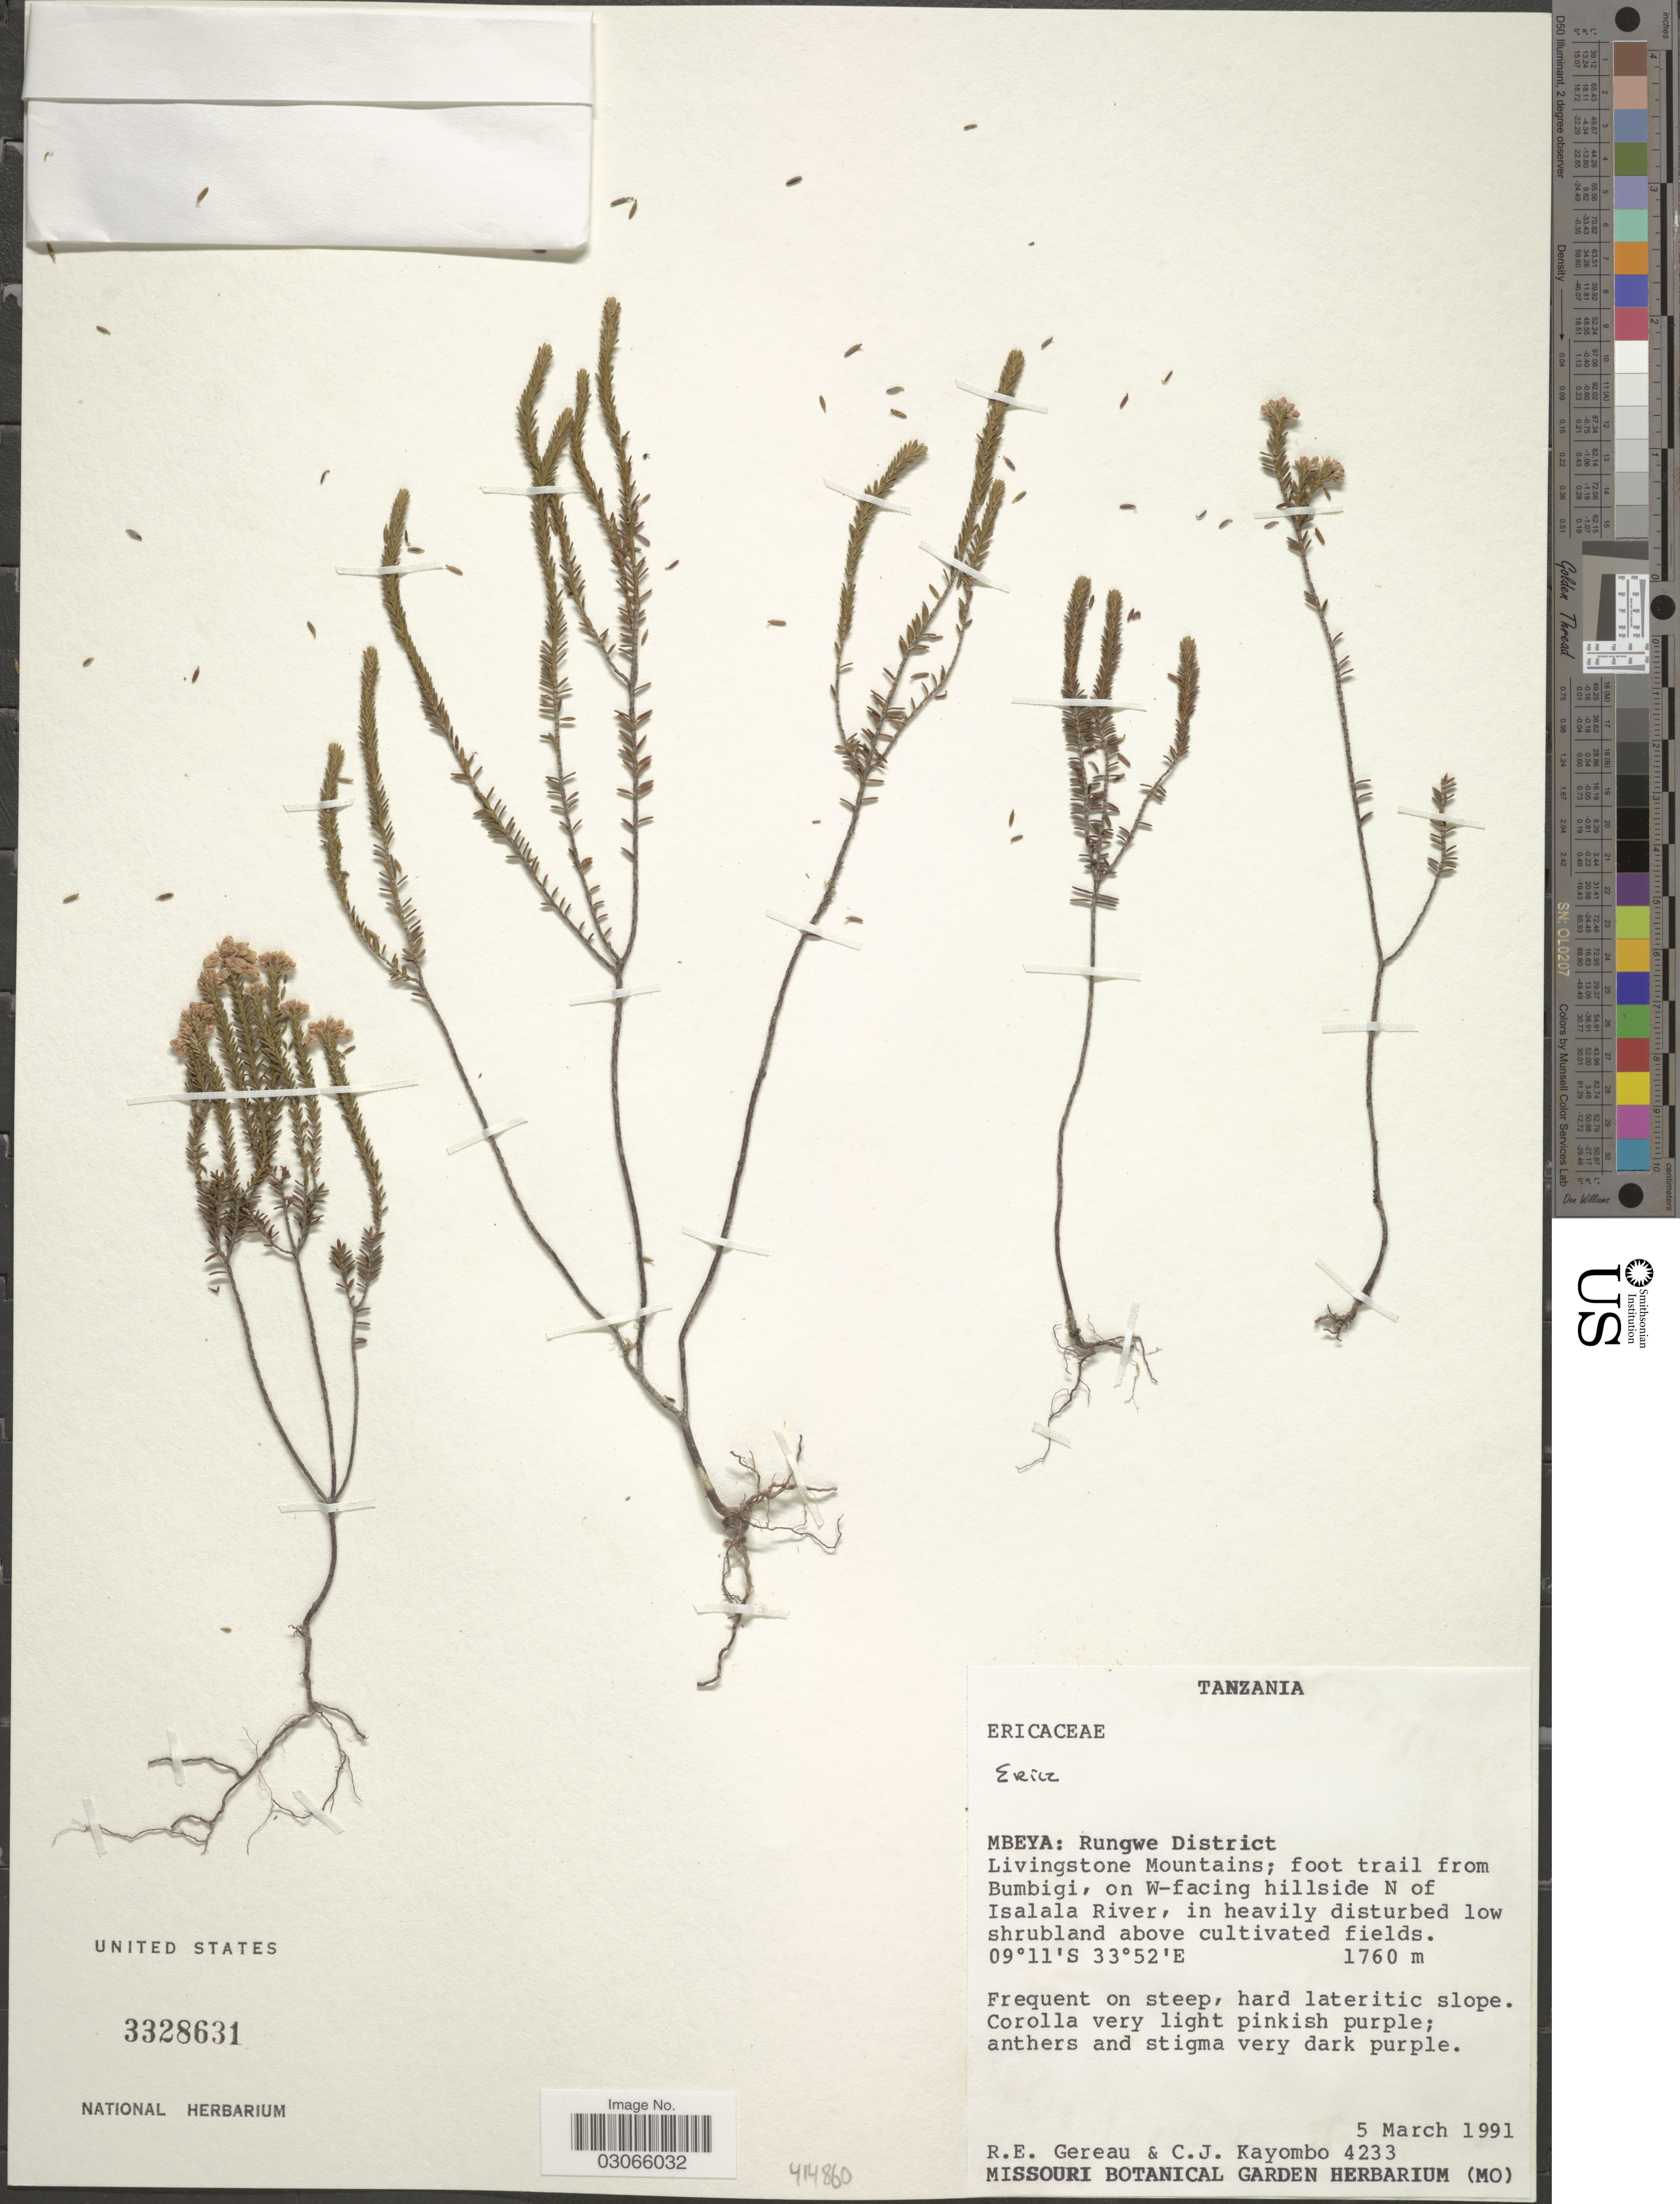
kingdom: Plantae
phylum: Tracheophyta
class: Magnoliopsida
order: Ericales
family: Ericaceae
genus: Erica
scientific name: Erica sp.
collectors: R. Gereau & C. Kayombo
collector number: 4233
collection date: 1991-03-05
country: Tanzania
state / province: Mbeya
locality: Rungwe District, Livingstone Mountains; foot trail from Bumbigi, on W-facing hillside N of Isalala River.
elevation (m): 1760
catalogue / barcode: US 3328631